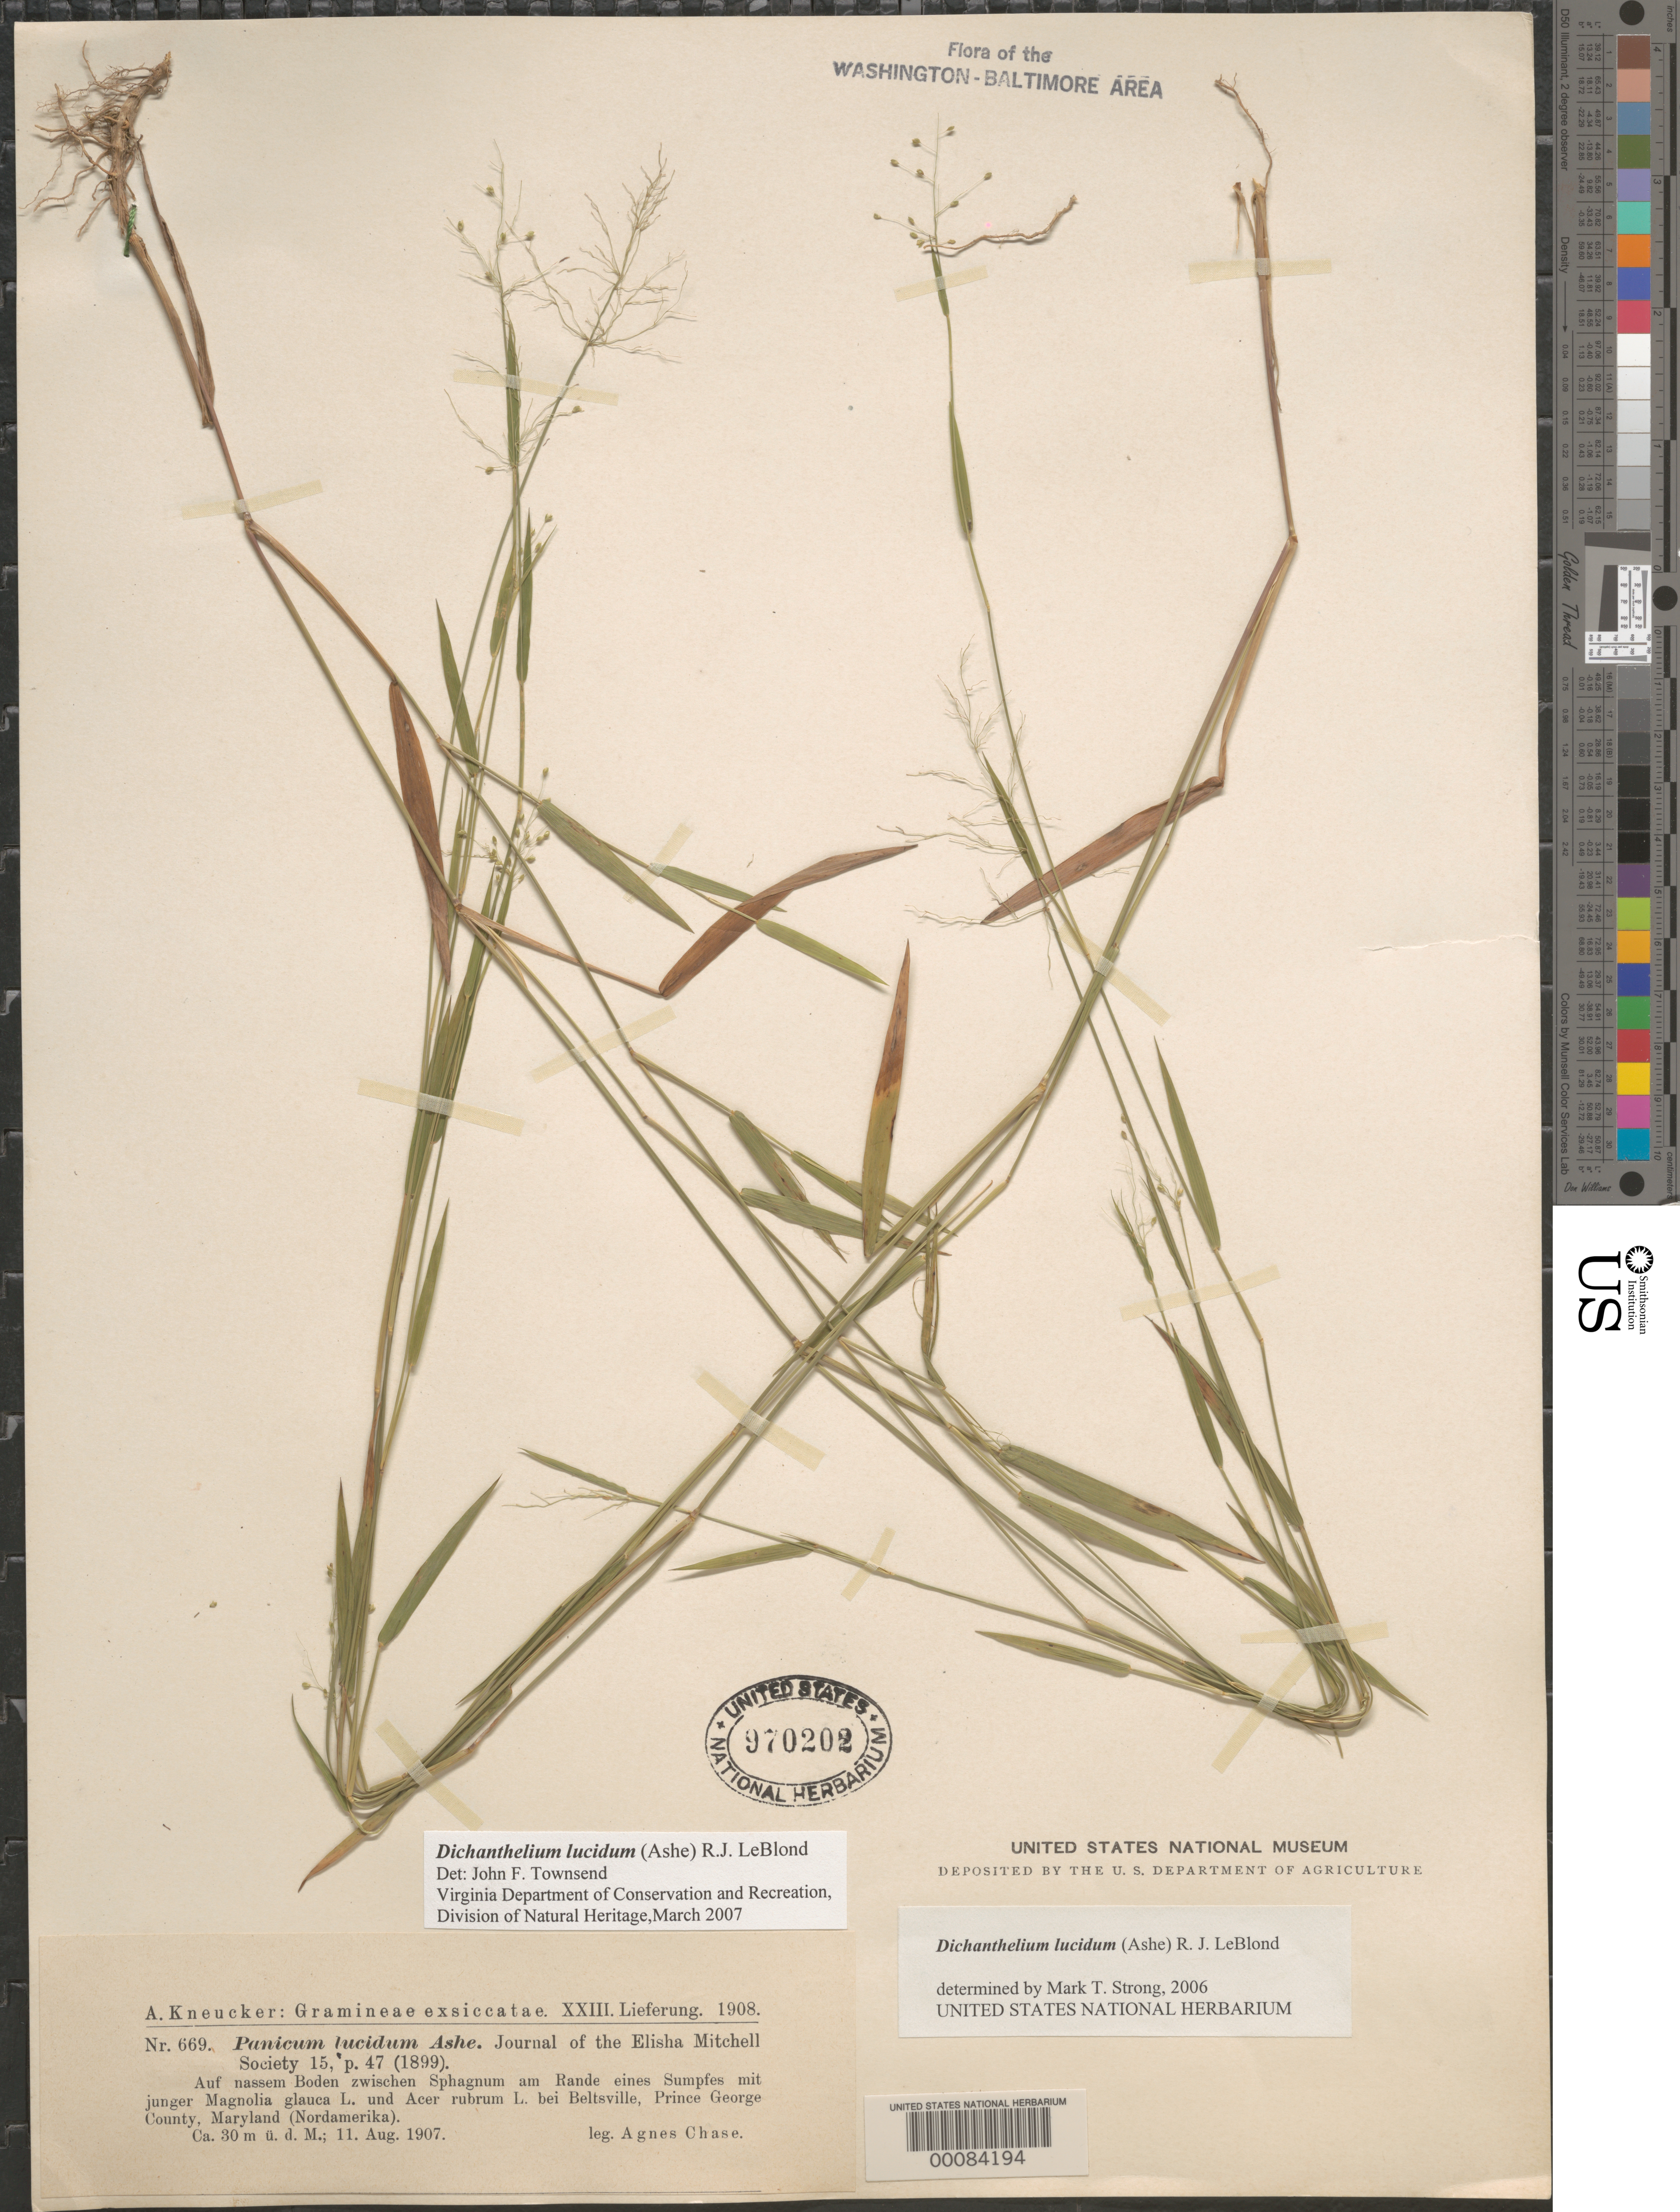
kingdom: Plantae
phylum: Tracheophyta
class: Liliopsida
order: Poales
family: Poaceae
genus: Dichanthelium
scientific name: Dichanthelium dichotomum var. dichotomum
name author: (L.) Gould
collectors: A. Chase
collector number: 669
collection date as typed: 11 Aug 1907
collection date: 1907-08-11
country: United States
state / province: Maryland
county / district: Prince George's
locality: Beltsville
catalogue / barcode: US 970202